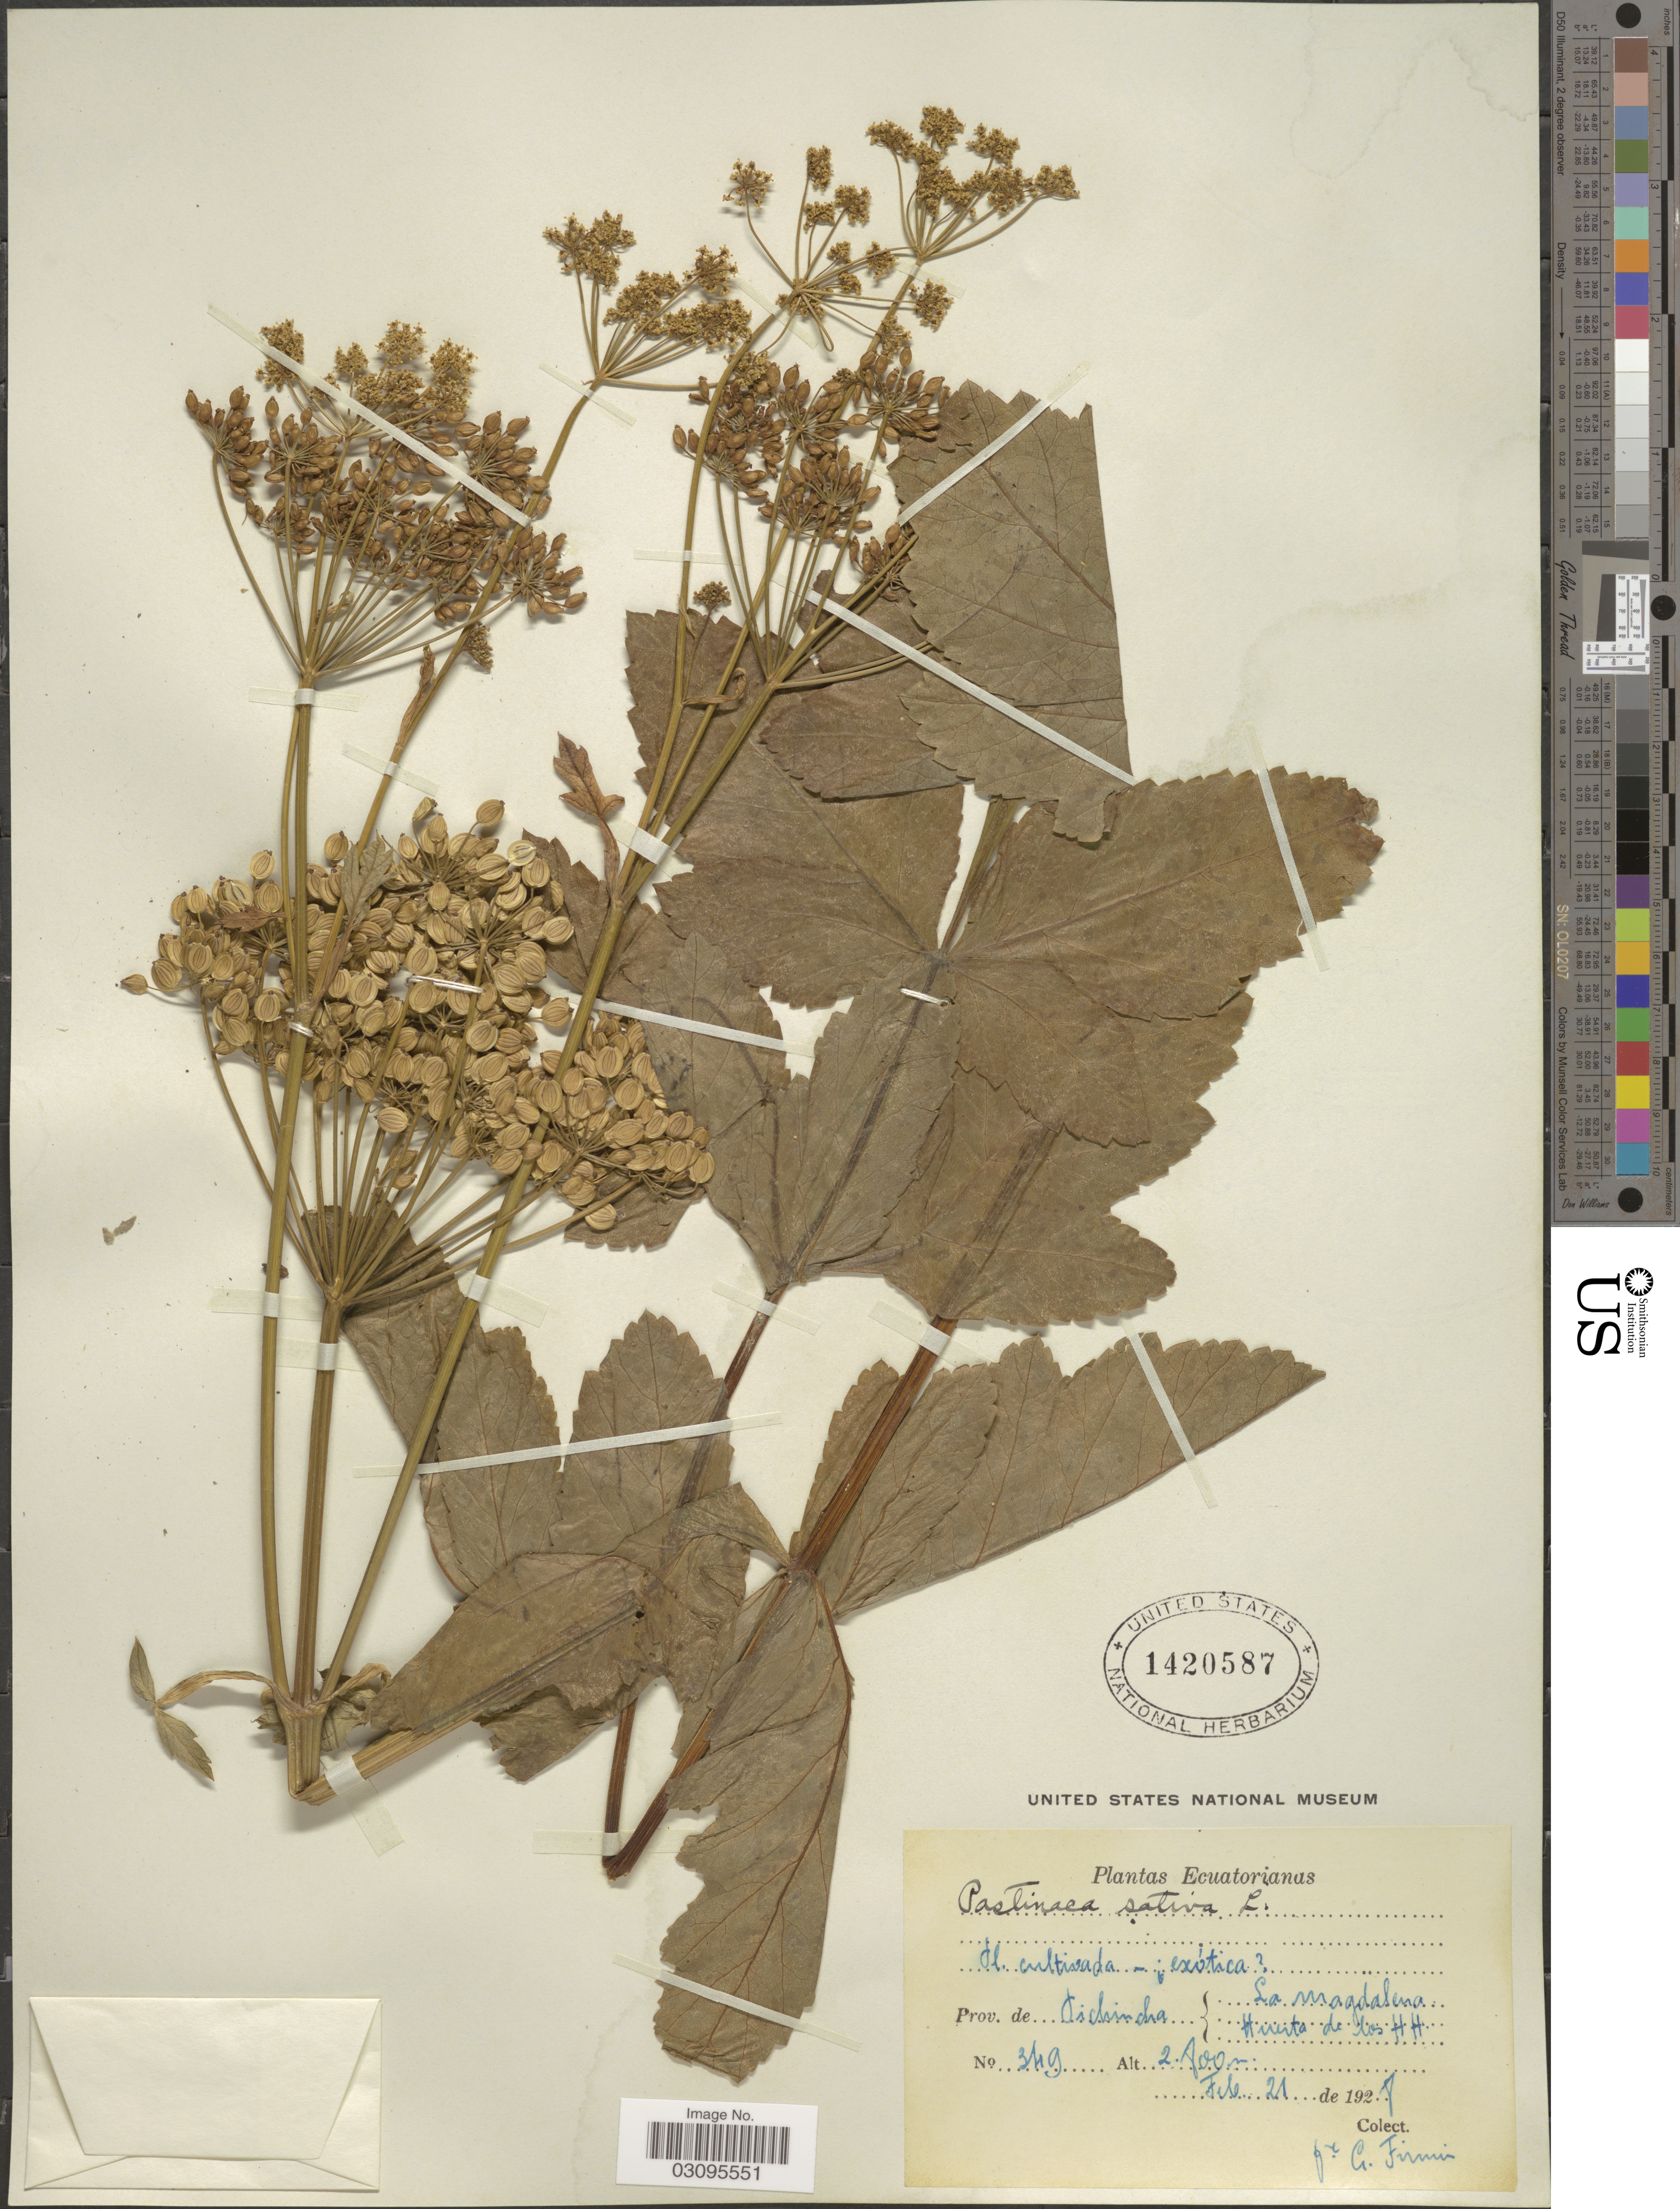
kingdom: Plantae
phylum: Tracheophyta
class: Magnoliopsida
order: Apiales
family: Apiaceae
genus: Pastinaca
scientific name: Pastinaca sativa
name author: L.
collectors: F. Firmin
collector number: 349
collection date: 1928-02-21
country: Ecuador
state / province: Pichincha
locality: Prov. de Pichincha,La Magdalena, Huerta de los H.H.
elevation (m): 2800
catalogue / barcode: US 1420587